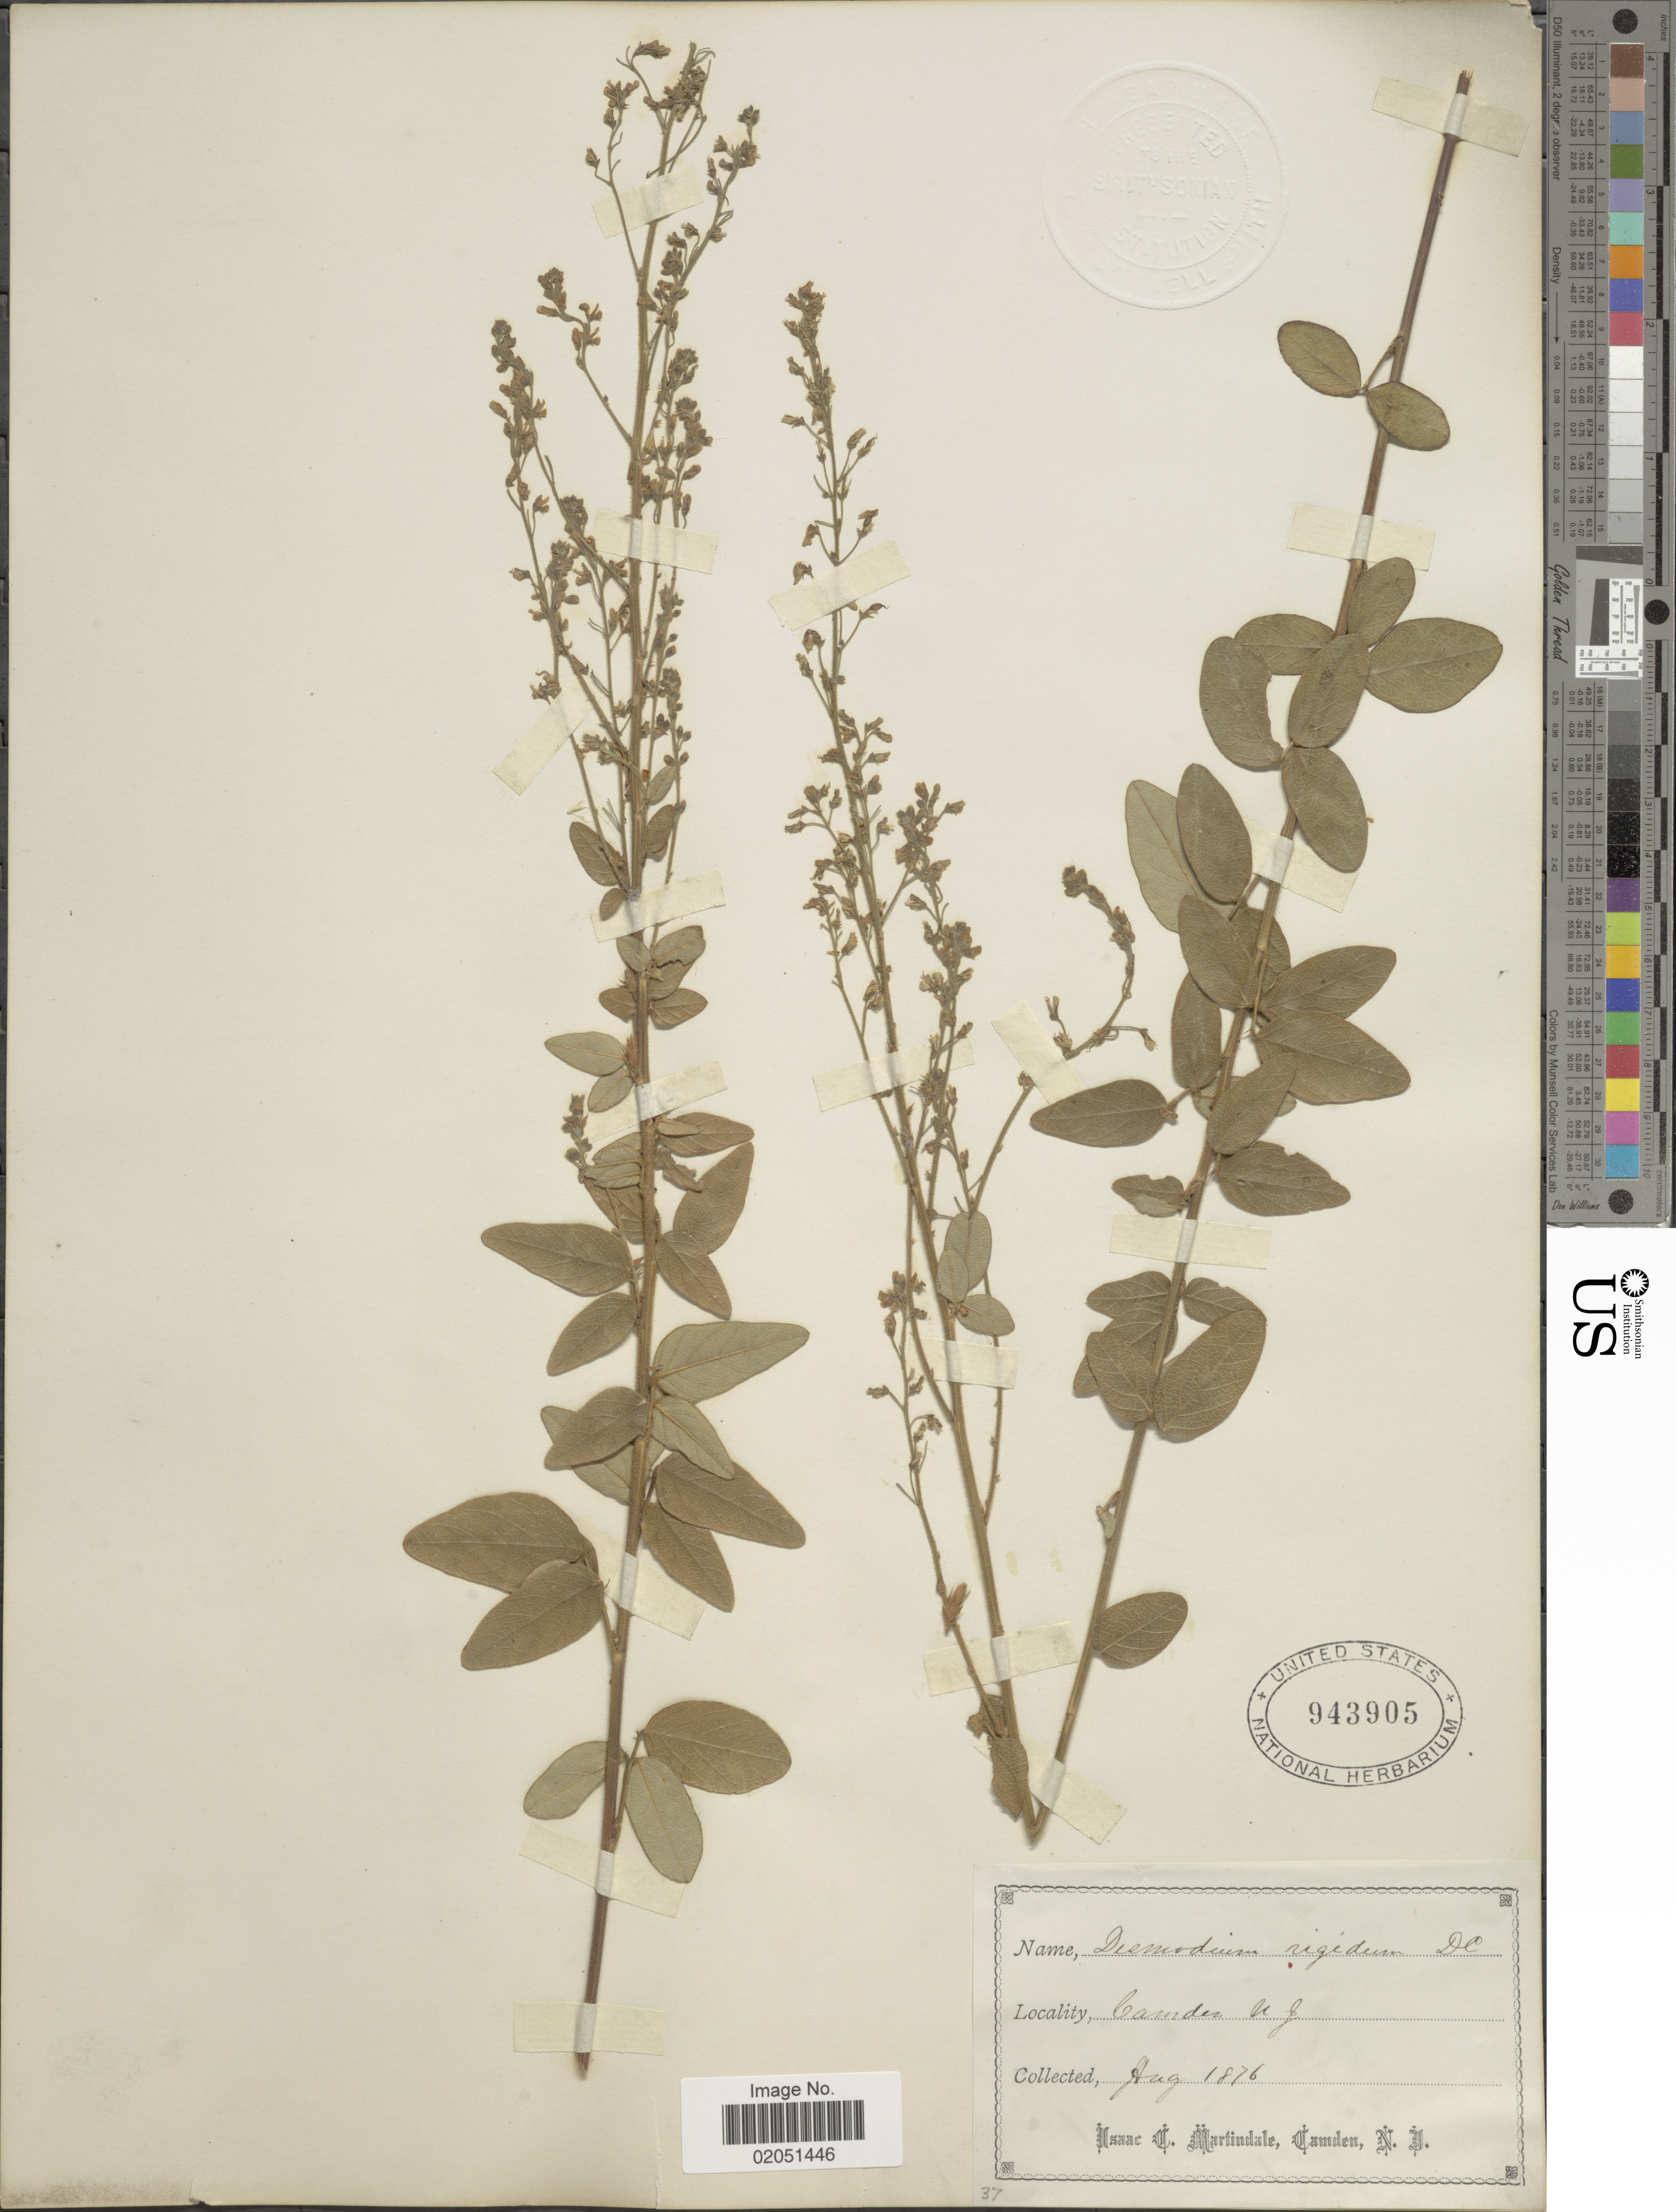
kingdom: Plantae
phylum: Tracheophyta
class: Magnoliopsida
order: Fabales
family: Fabaceae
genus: Desmodium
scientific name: Desmodium rigidum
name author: (Elliott) DC.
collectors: I. C. Martindale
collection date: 1876-08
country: United States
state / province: New Jersey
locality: Camden.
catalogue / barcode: US 943905